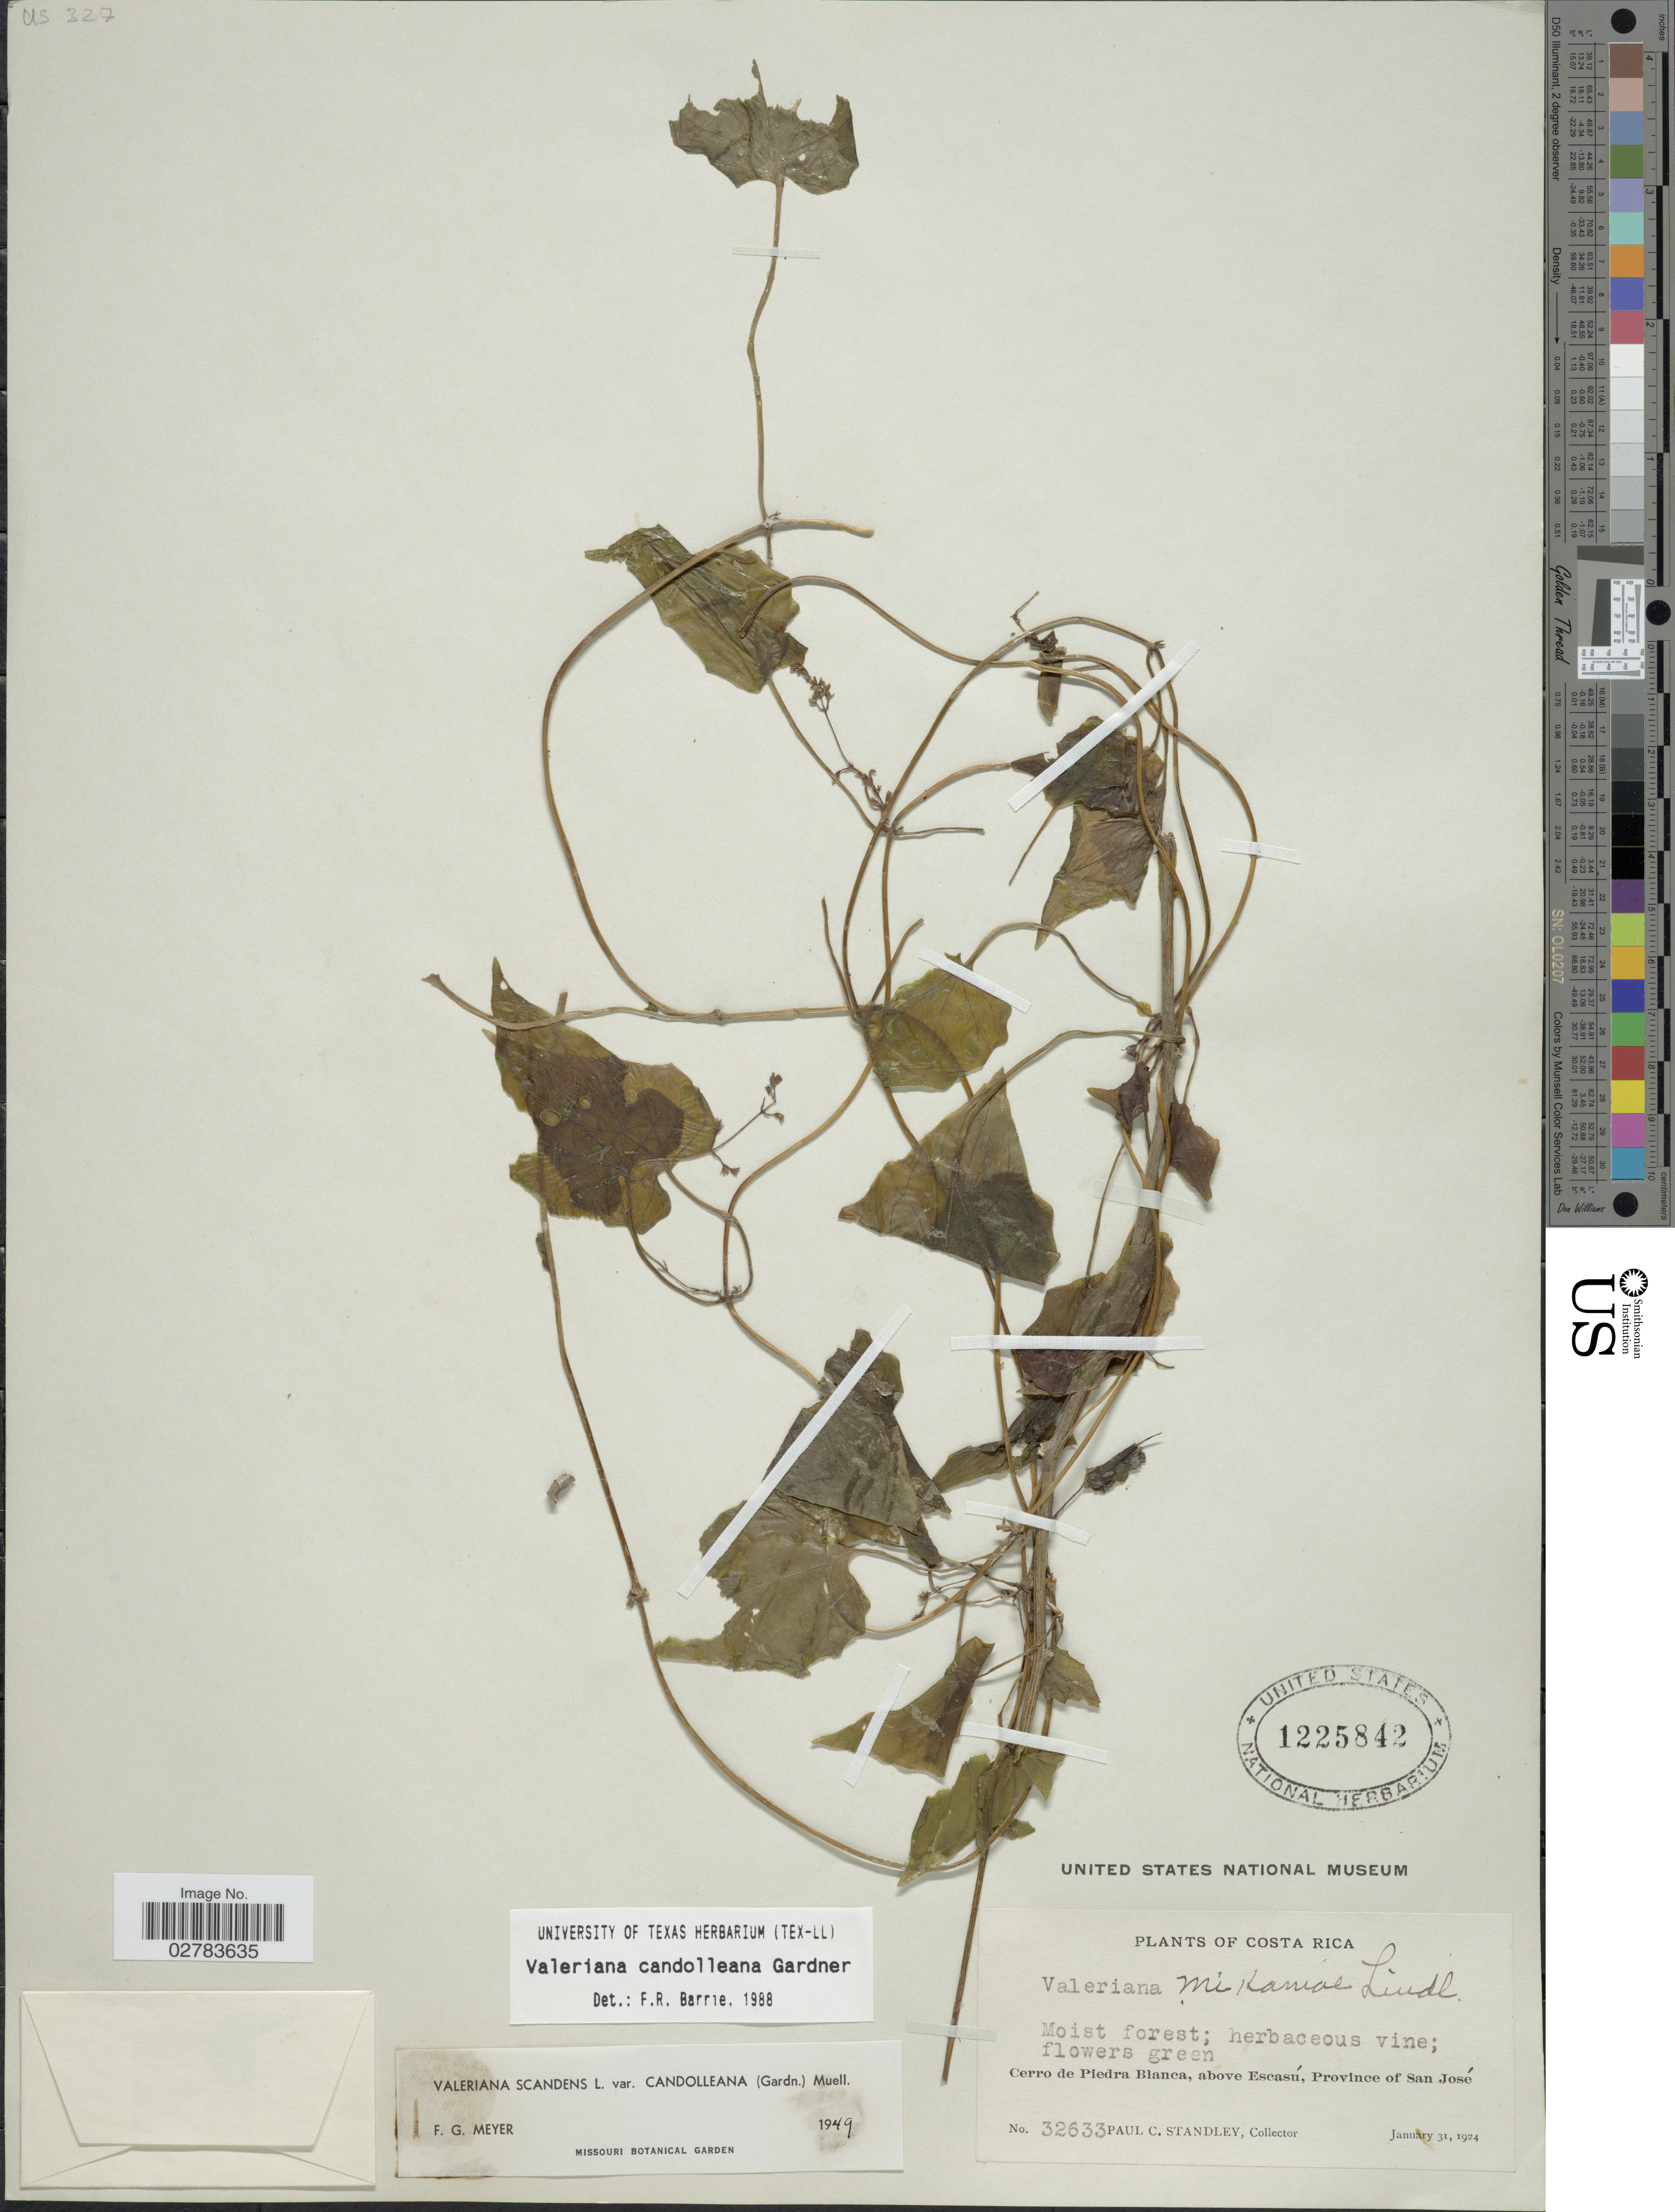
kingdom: Plantae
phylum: Tracheophyta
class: Magnoliopsida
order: Dipsacales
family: Caprifoliaceae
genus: Valeriana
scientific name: Valeriana candolleana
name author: Gardner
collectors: P. C. Standley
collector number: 32633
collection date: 1924-01-31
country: Costa Rica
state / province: San José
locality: Cerro de Piedra Blanca, above Escasú, Province San José.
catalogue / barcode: US 1225842